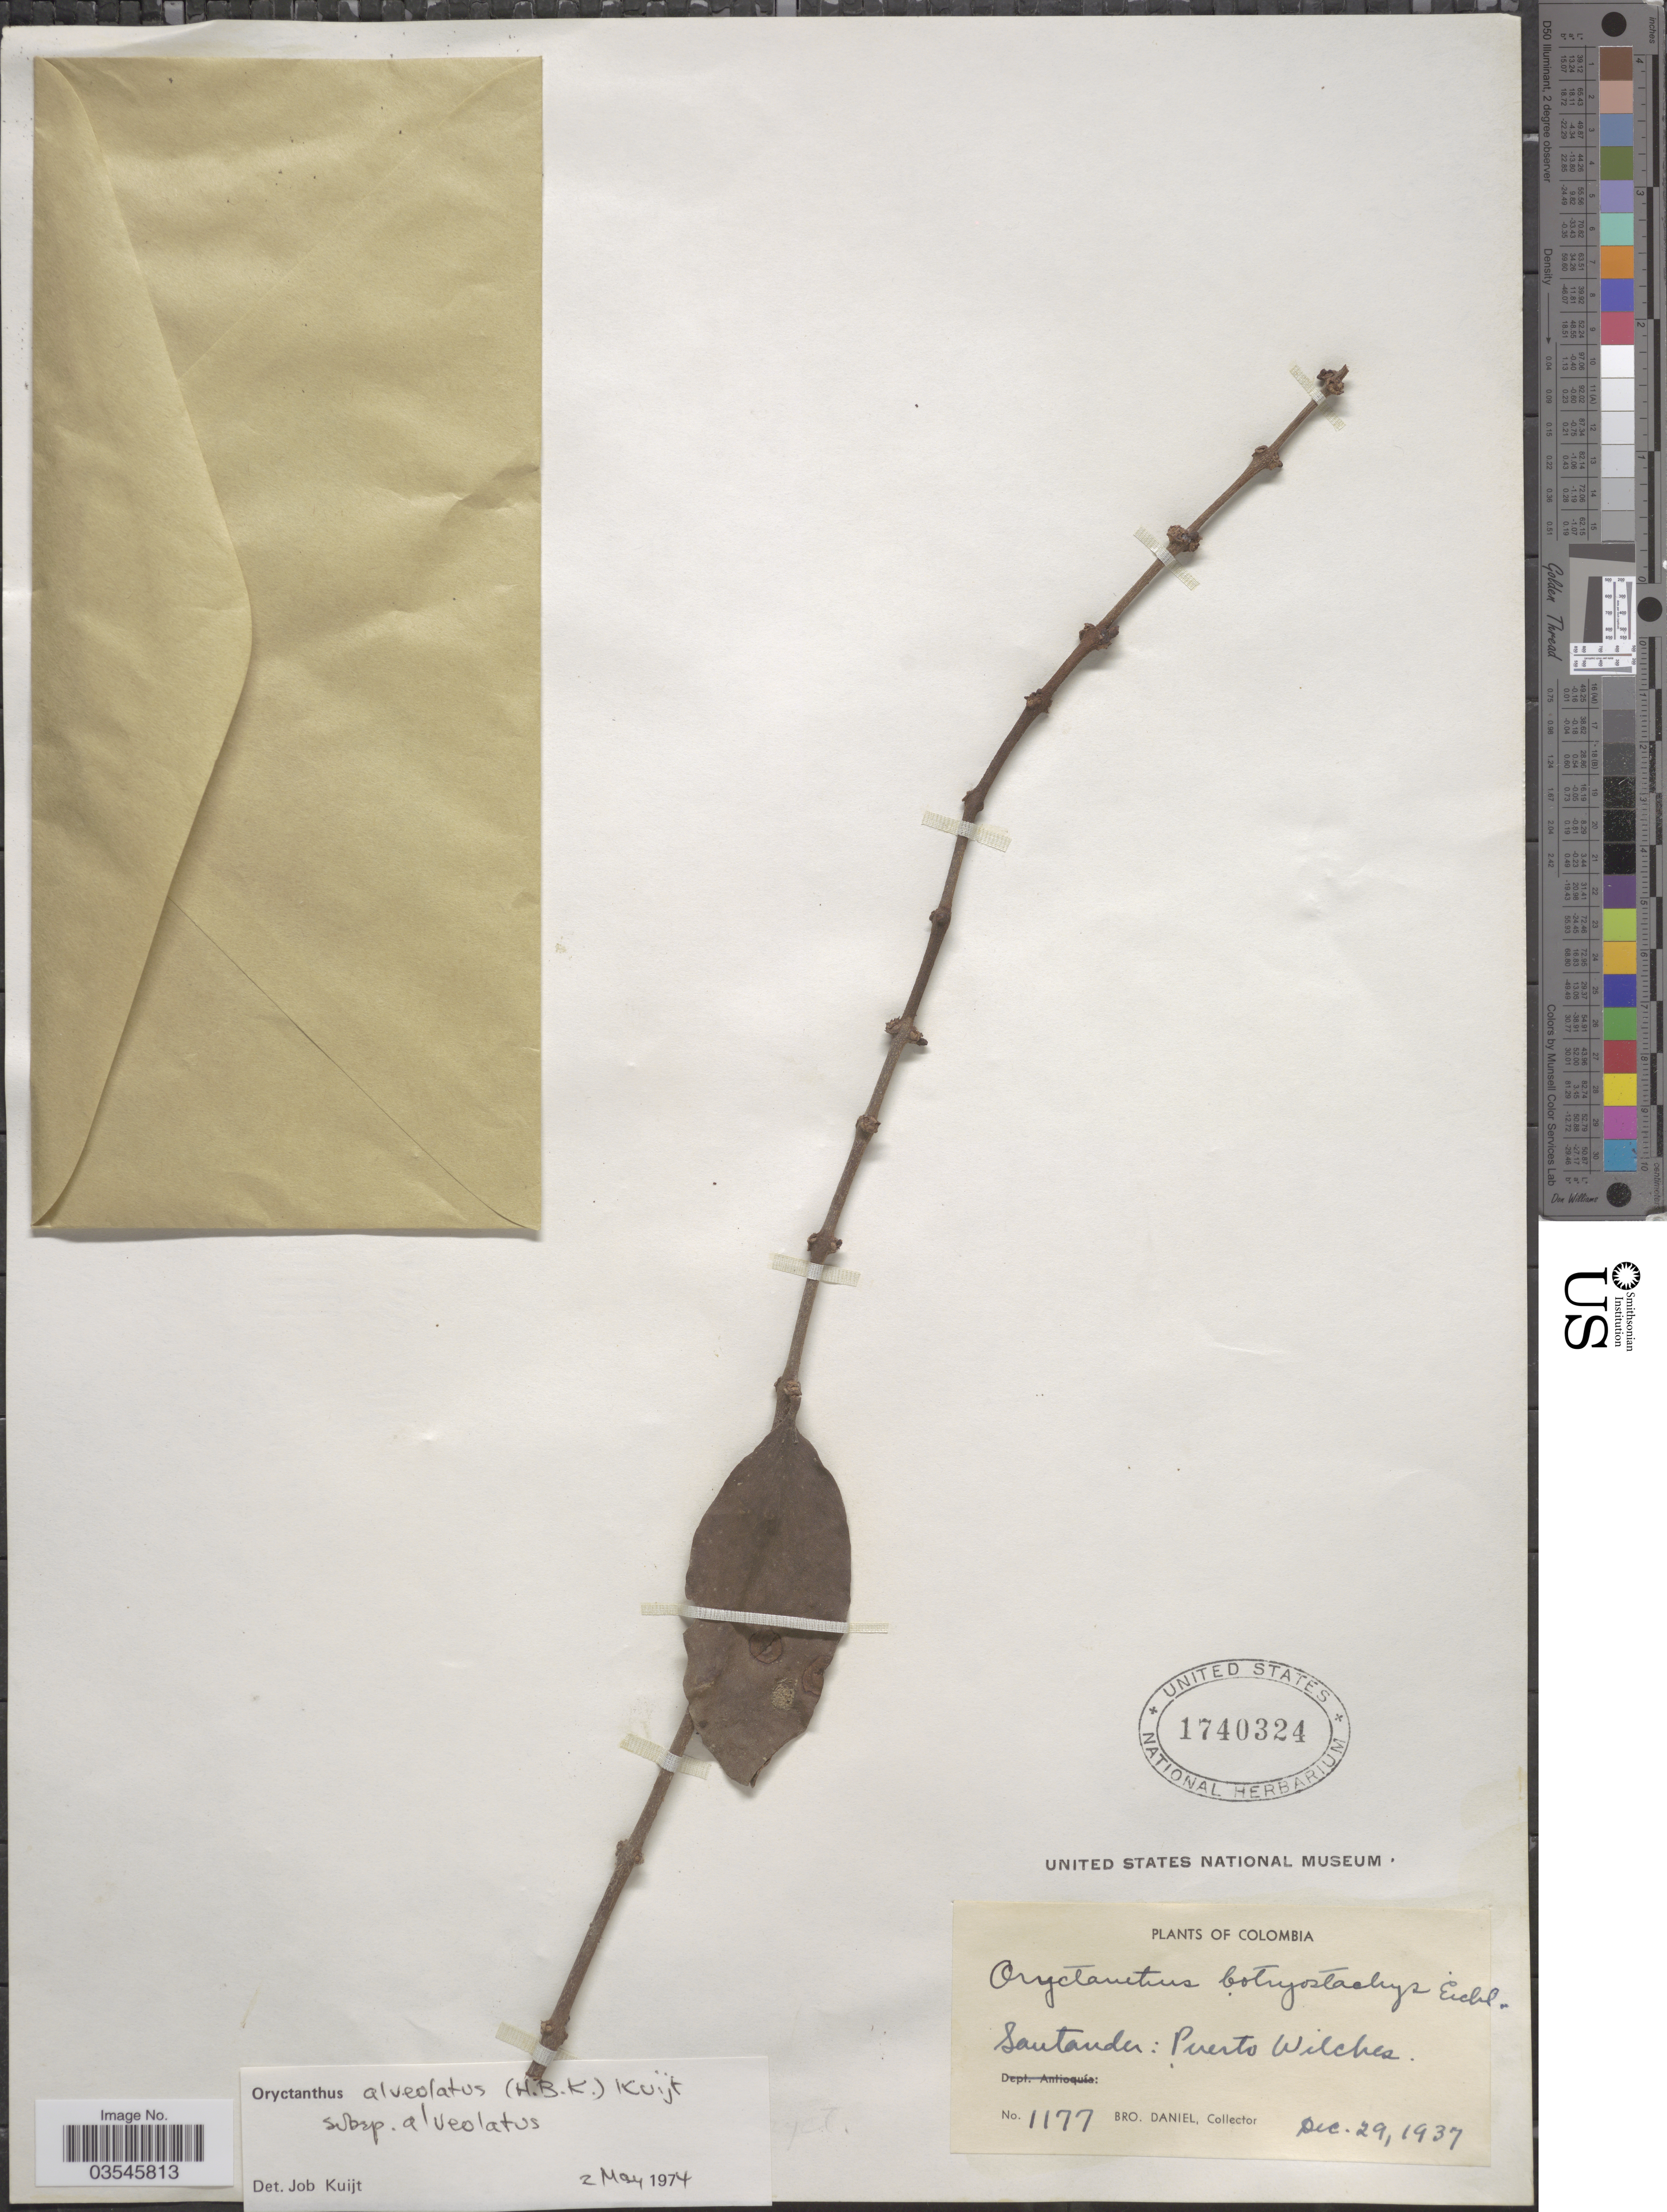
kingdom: Plantae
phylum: Tracheophyta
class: Magnoliopsida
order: Santalales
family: Loranthaceae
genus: Oryctanthus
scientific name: Oryctanthus alveolatus subsp. alveolatus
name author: (Kunth) Kuijt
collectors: Bro. Daniel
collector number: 1177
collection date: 1937-12-29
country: Colombia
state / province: Santander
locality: Puerto Wilches.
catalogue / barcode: US 1740324